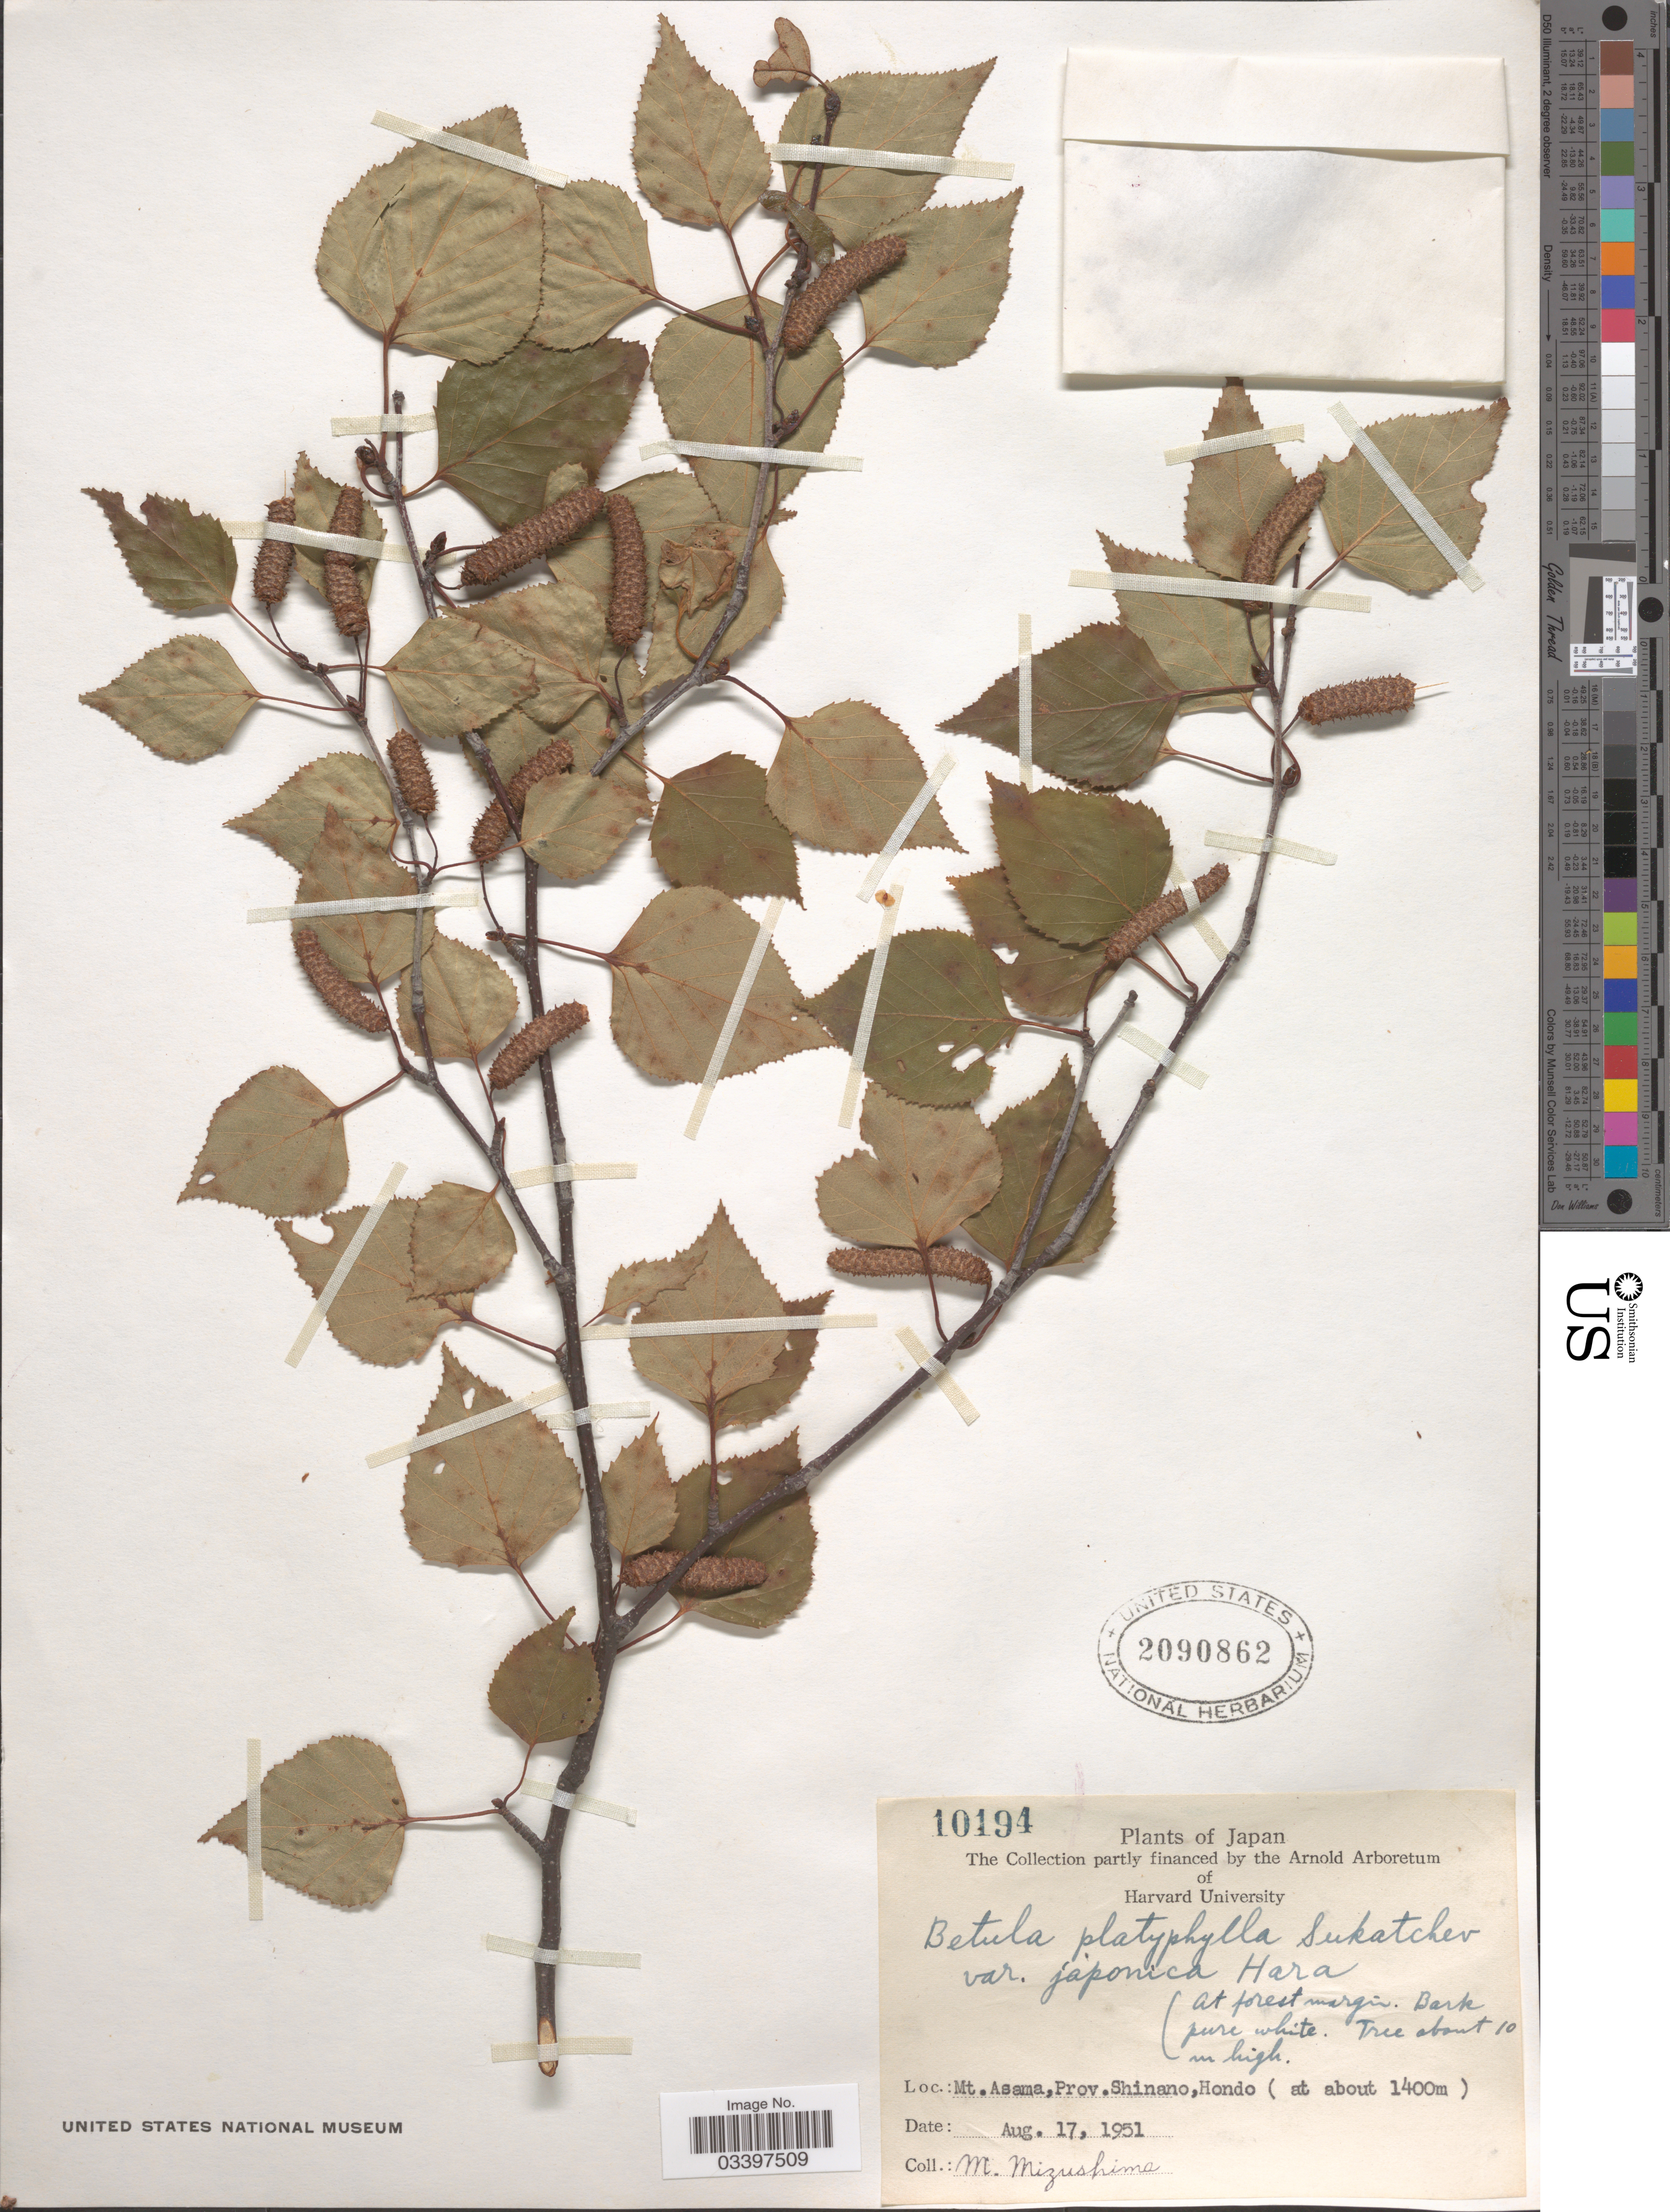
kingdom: Plantae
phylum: Tracheophyta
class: Magnoliopsida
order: Fagales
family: Betulaceae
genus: Betula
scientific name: Betula platyphylla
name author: Sukaczev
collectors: M. Mizushima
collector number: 10194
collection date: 1951-08-17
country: Japan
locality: Mt. Asama, Prov. Shinano, Hondo.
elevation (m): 1400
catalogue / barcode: US 2090862